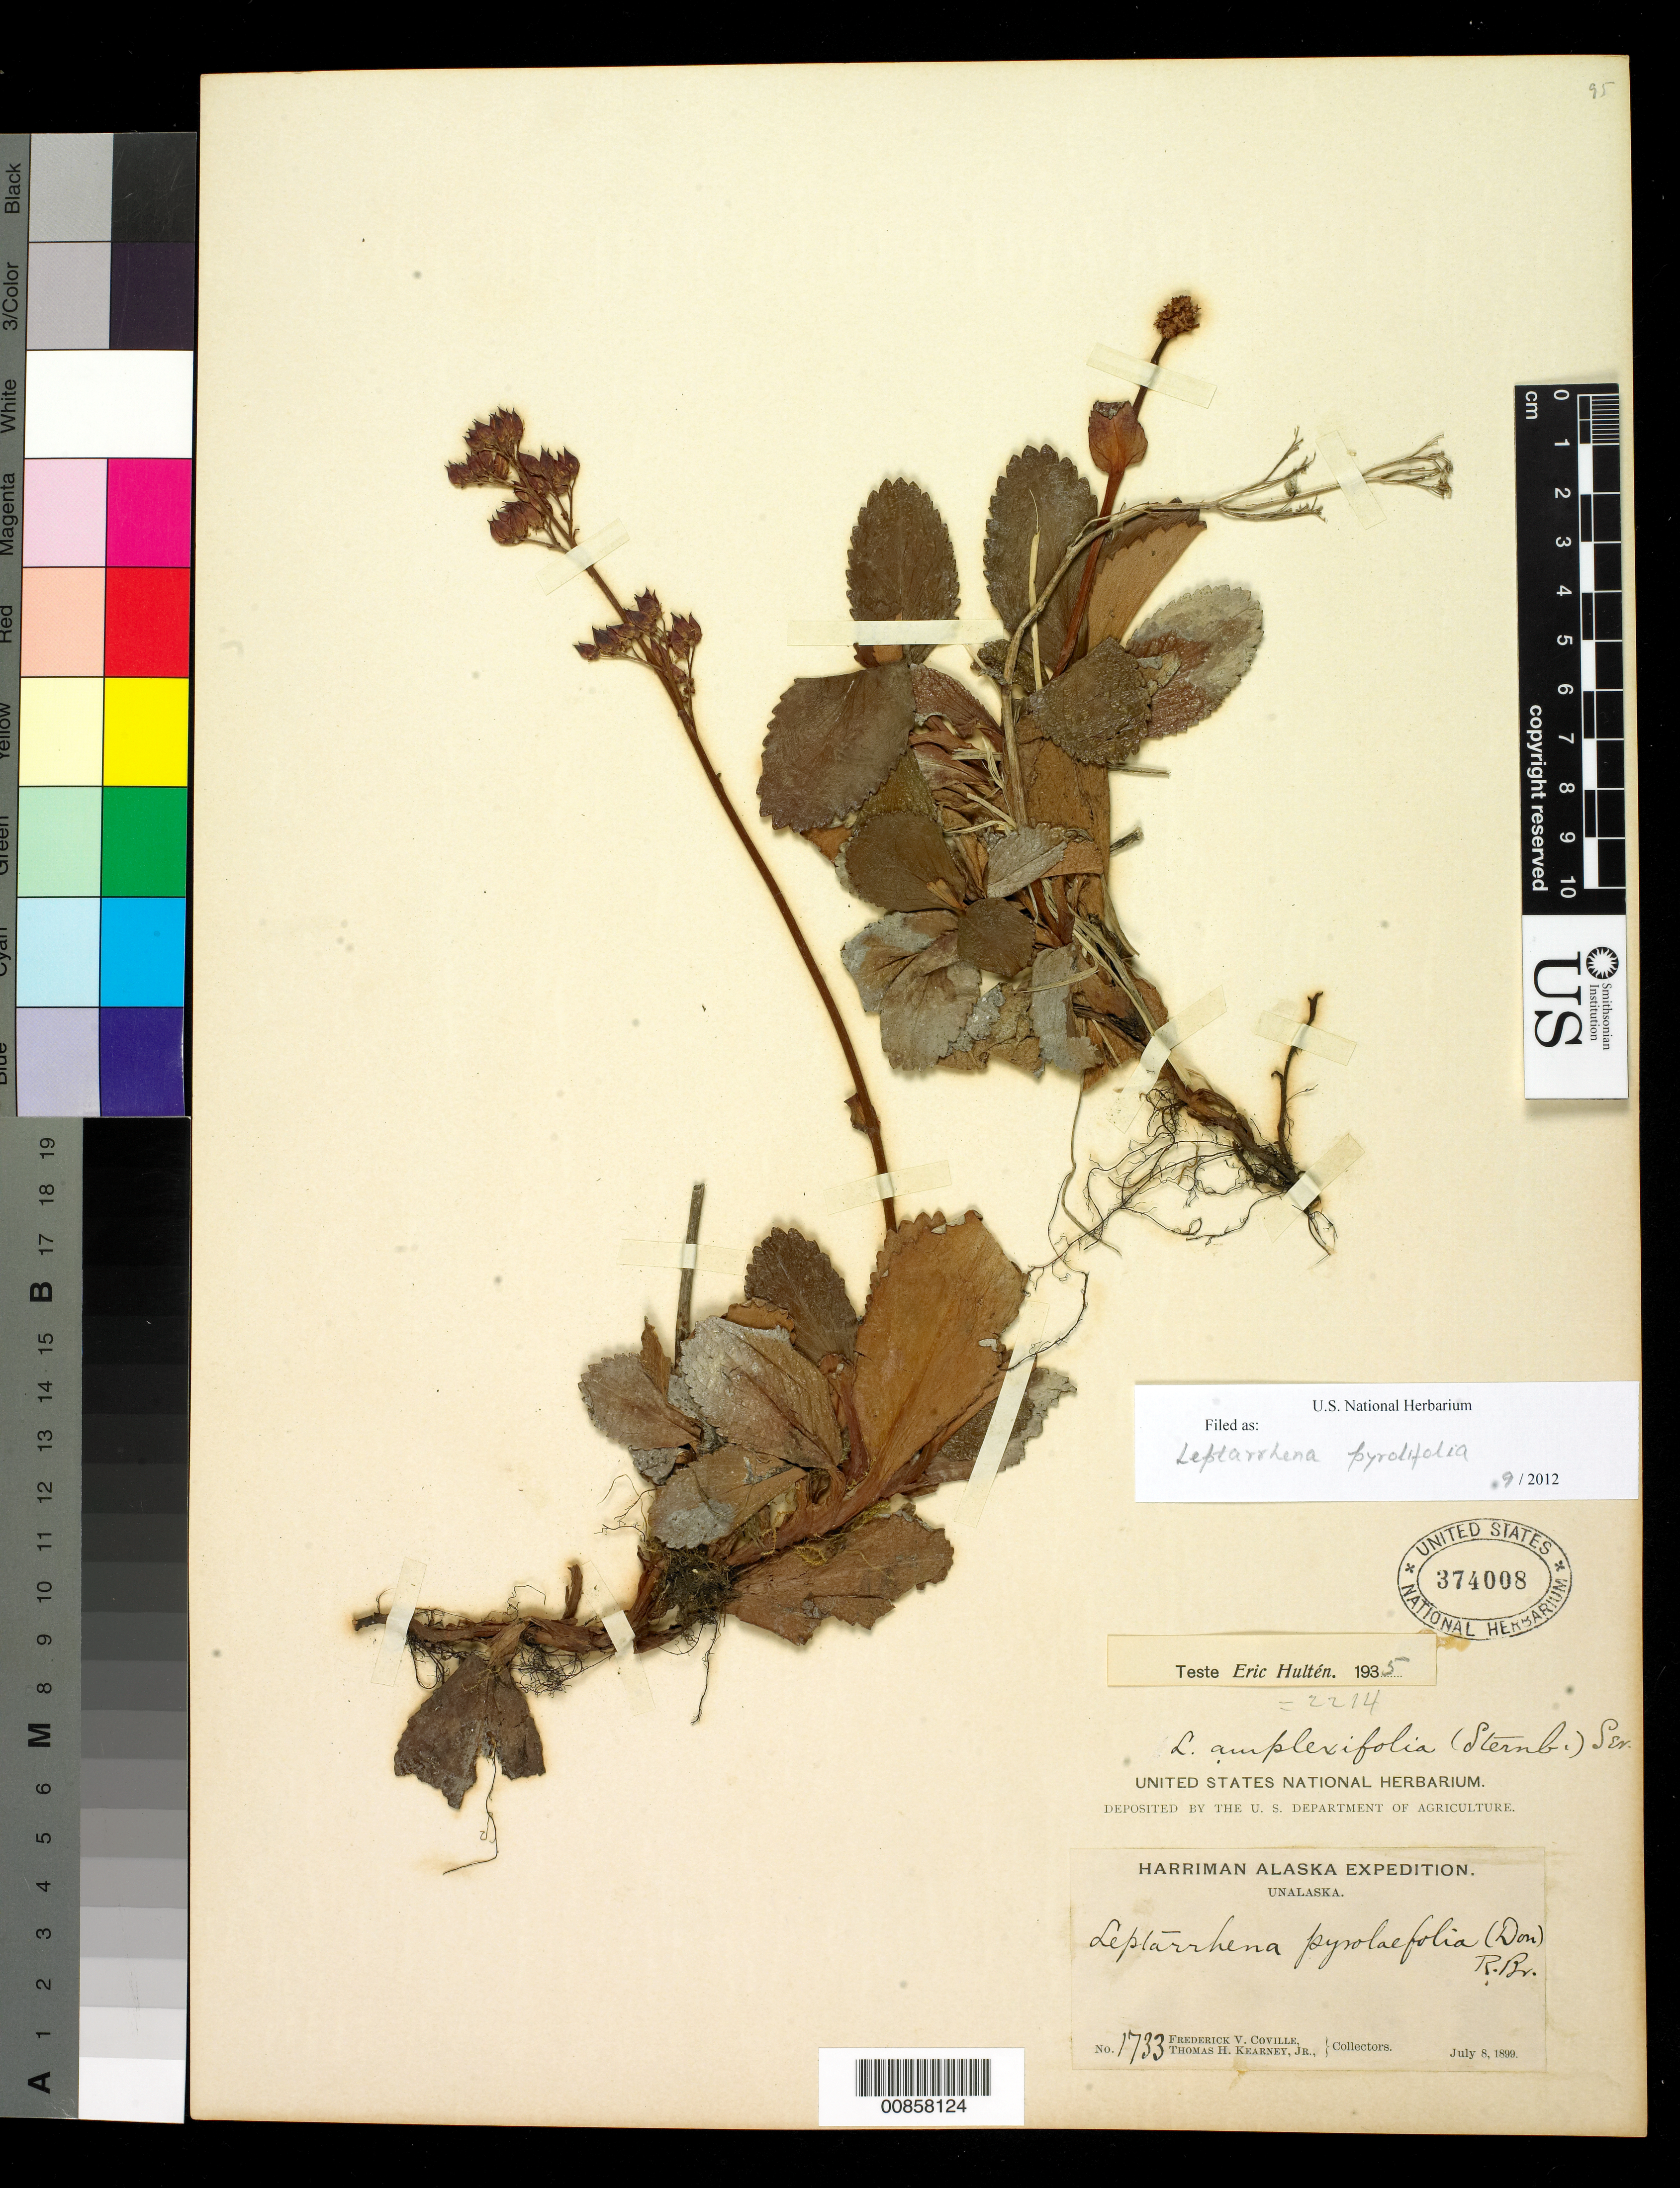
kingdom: Plantae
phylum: Tracheophyta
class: Magnoliopsida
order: Saxifragales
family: Saxifragaceae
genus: Leptarrhena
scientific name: Leptarrhena pyrolifolia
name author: (D. Don) Ser.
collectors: F. V. Coville & T. H. Kearney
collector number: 1733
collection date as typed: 08 Jul 1899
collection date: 1899-07-08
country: United States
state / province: Alaska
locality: Unalaska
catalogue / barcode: US 374008